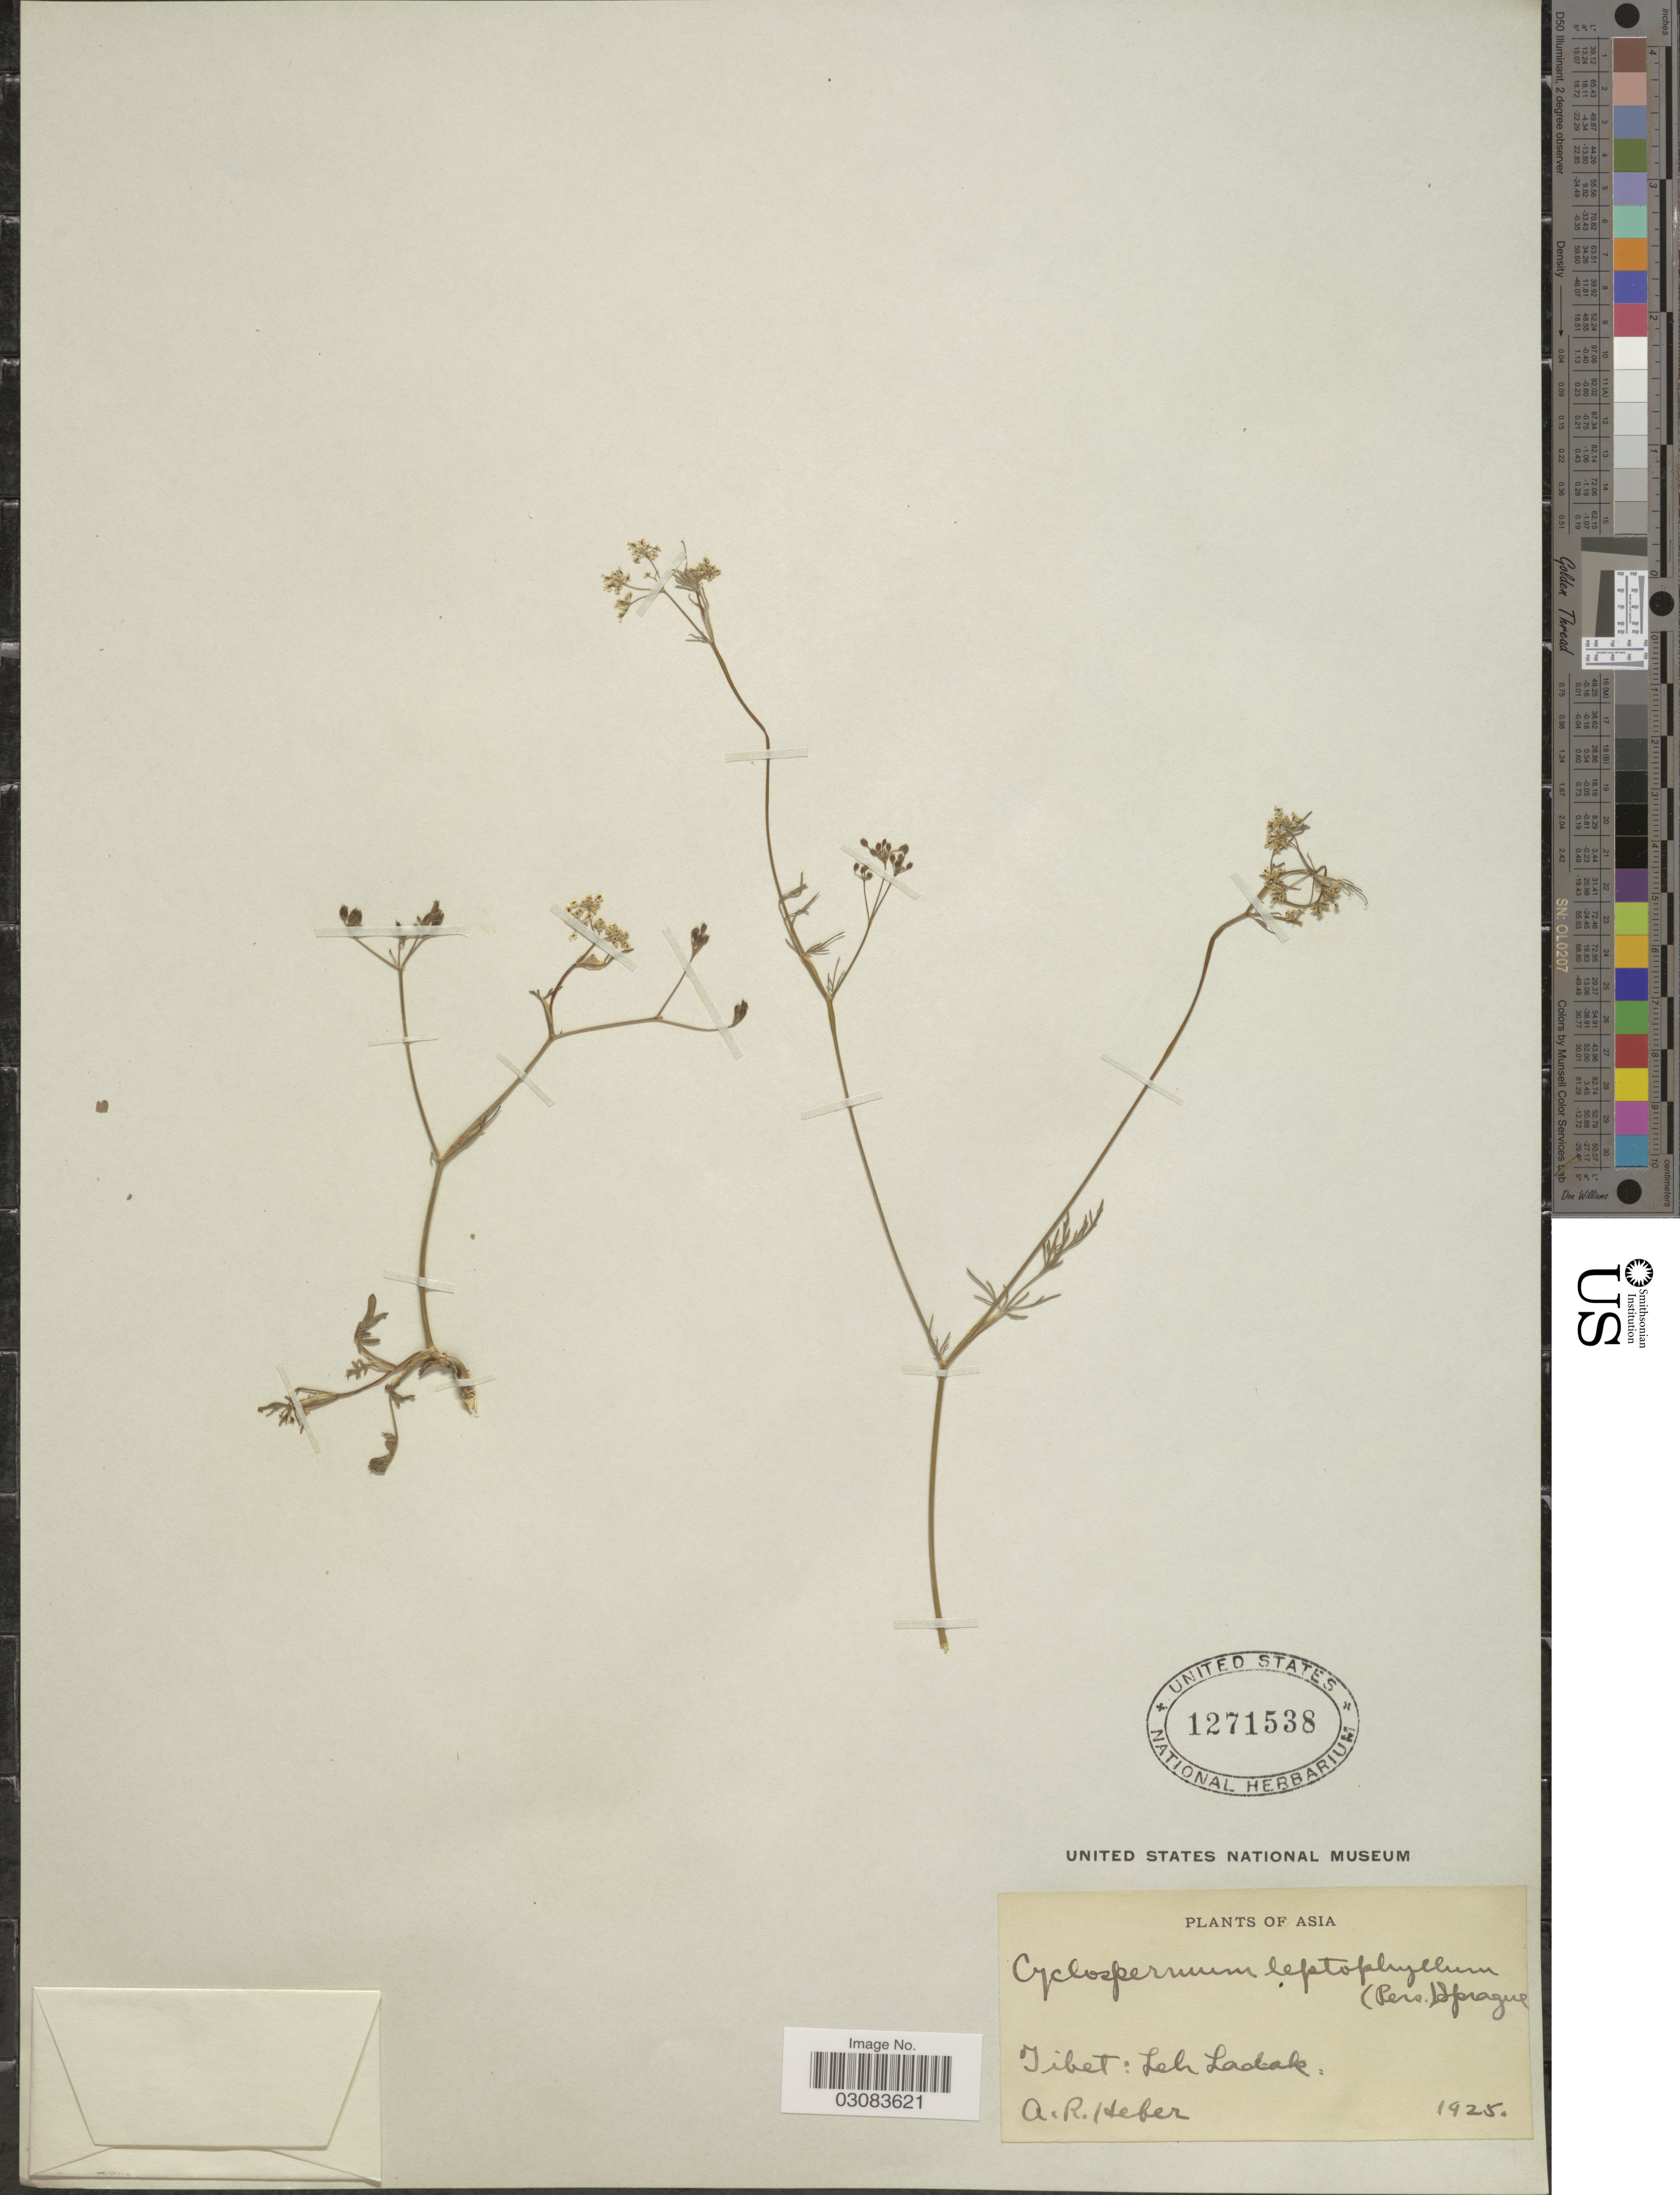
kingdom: Plantae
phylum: Tracheophyta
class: Magnoliopsida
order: Apiales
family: Apiaceae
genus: Cyclospermum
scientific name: Cyclospermum leptophyllum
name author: (Pers.) Sprague ex Britton & P. Wilson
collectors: A. Heber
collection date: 1925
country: India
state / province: Ladakh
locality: Tibet: Leh Ladak.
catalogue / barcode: US 1271538